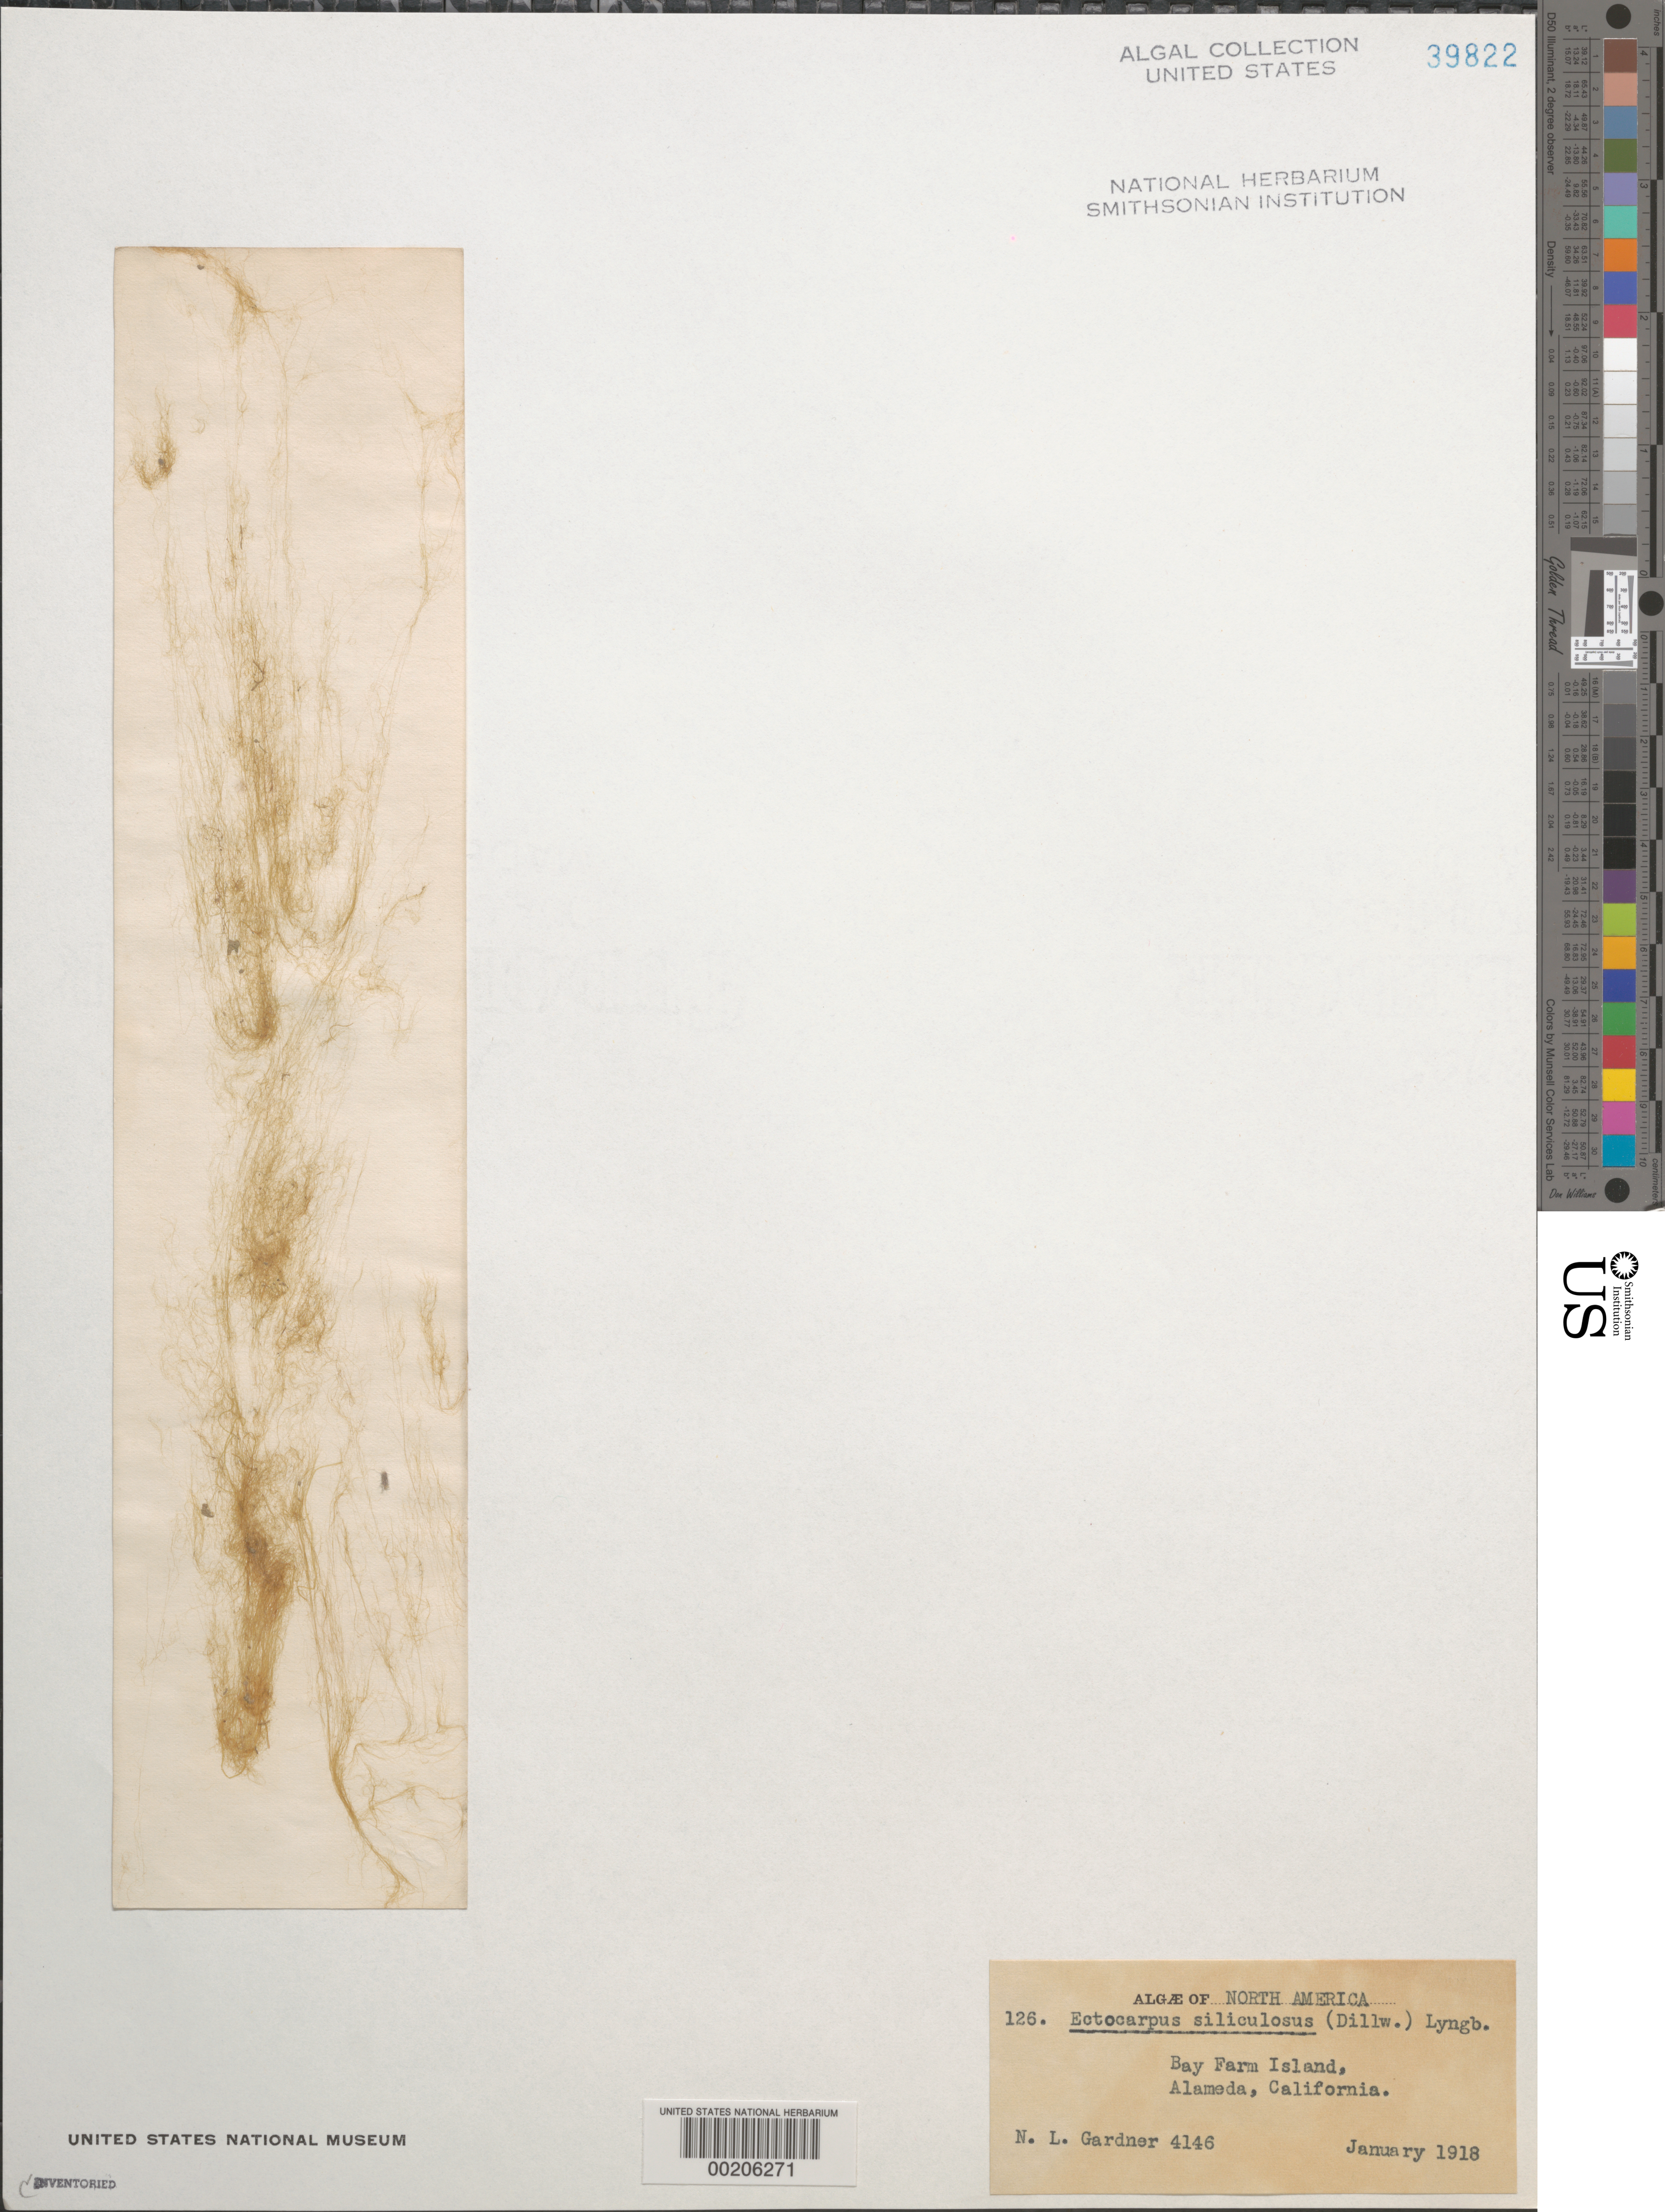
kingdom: Chromista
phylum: Ochrophyta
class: Phaeophyceae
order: Ectocarpales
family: Ectocarpaceae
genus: Ectocarpus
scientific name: Ectocarpus siliculosus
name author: (Dillwyn) Lyngbye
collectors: N. Gardner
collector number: NLG 4146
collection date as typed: Jan 1918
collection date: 1918-01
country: United States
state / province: California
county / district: Alameda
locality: Bay Island Farm, Alameda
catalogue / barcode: US 39822